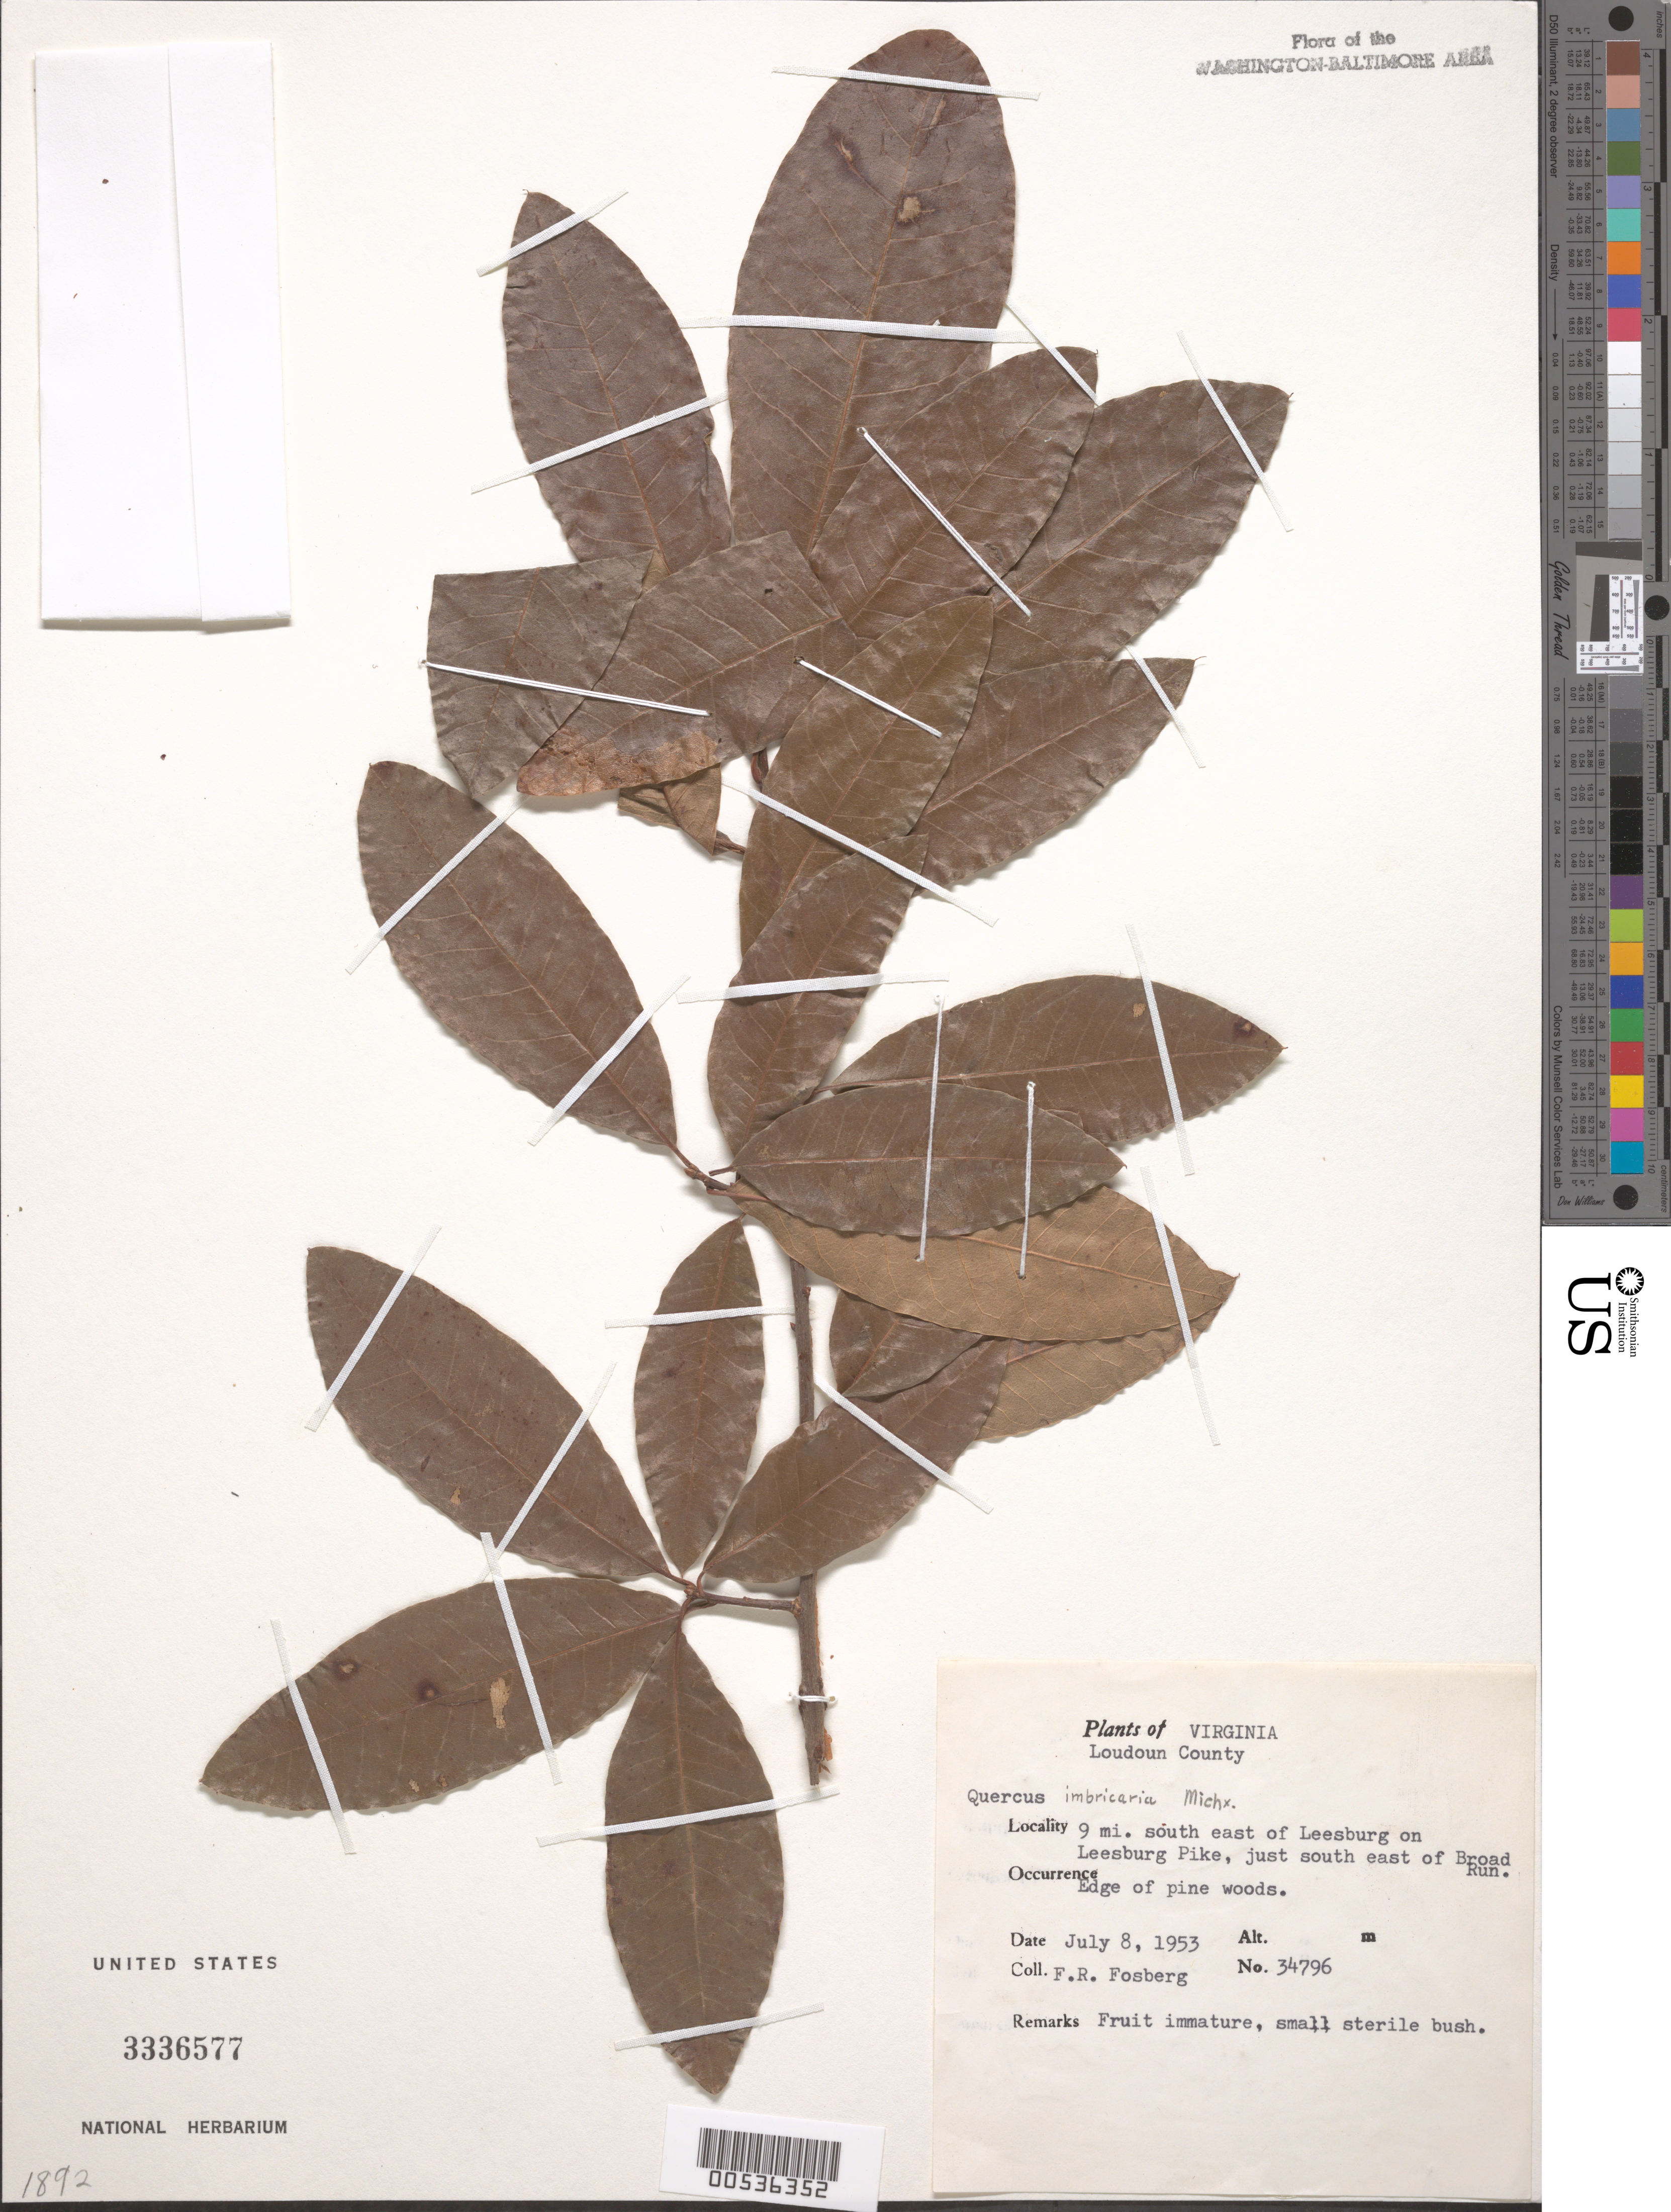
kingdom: Plantae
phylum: Tracheophyta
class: Magnoliopsida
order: Fagales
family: Fagaceae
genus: Quercus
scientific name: Quercus imbricaria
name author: Michx.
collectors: F. R. Fosberg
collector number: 34796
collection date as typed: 08 Jul 1953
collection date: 1953-07-08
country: United States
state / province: Virginia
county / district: Loudoun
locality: SE of Leesburg on Leesburg Pike, SE of Broad Run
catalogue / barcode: US 3336577